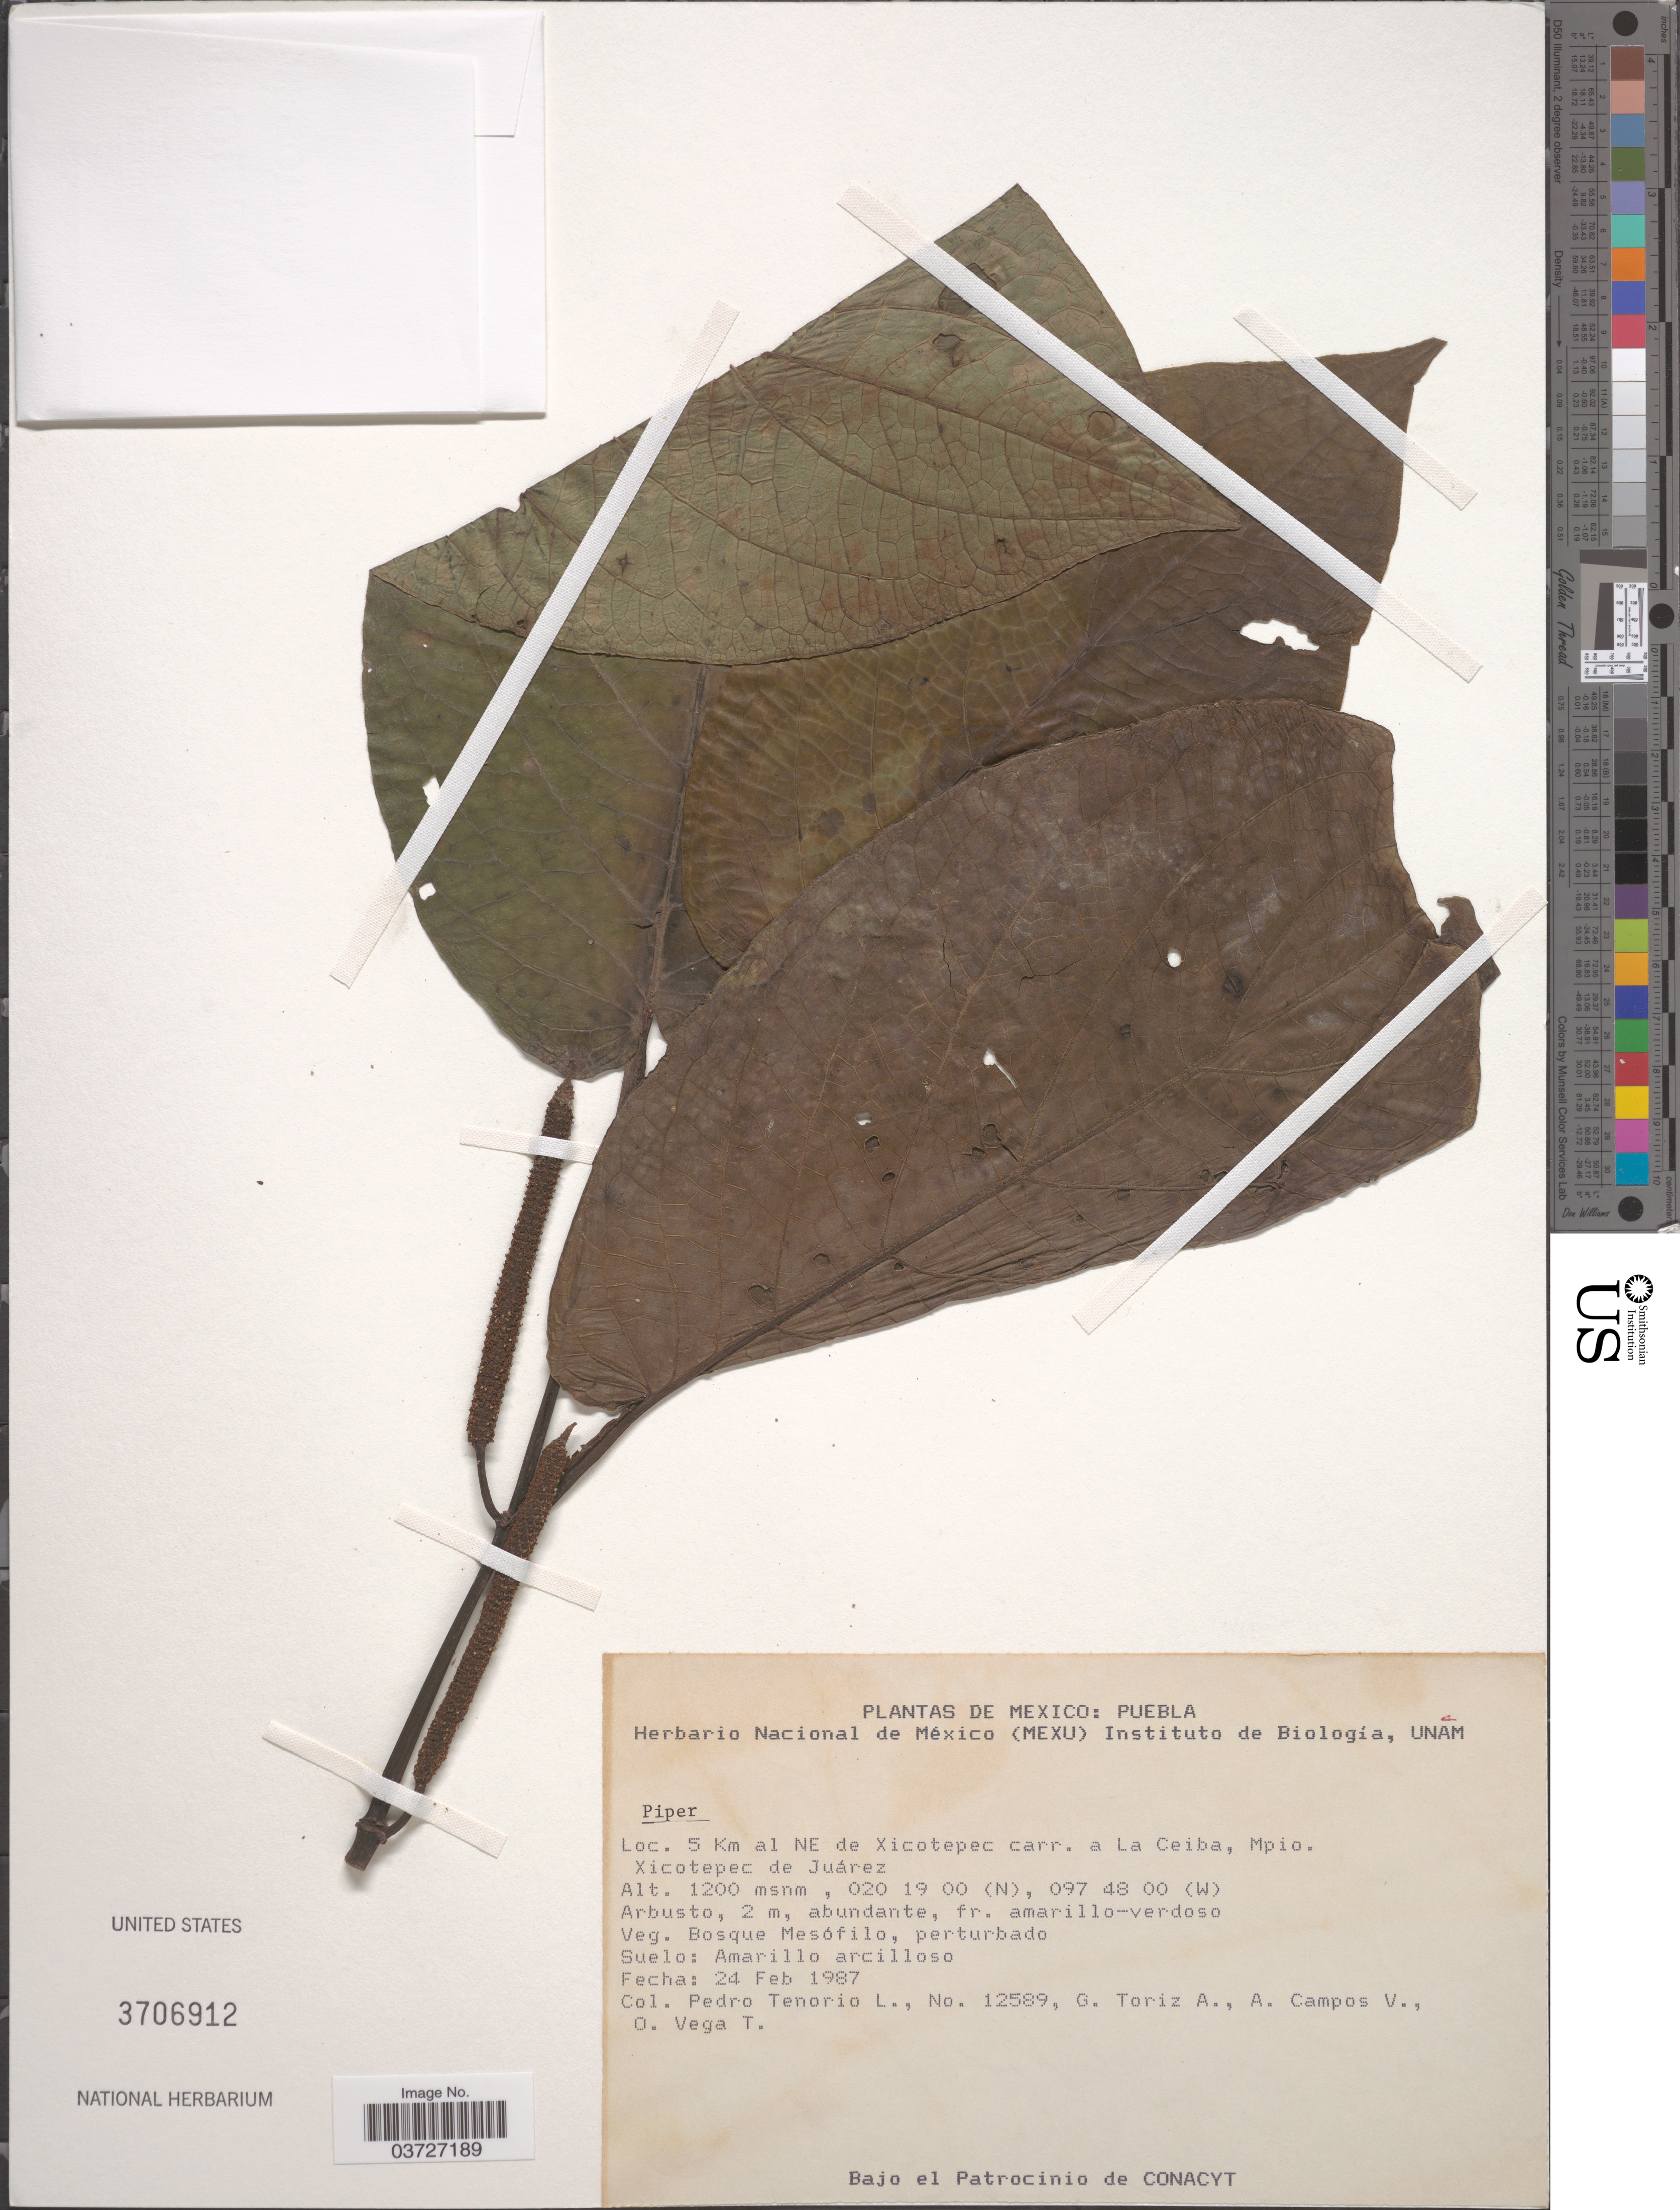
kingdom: Plantae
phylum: Tracheophyta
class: Magnoliopsida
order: Piperales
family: Piperaceae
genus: Piper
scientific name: Piper sp.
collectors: P. Tenorio L., G. Toriz A. & A. Campos V.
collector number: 12589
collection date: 1987-02-24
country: Mexico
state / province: Puebla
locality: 5 Km al NE de Xicotepec carr. a La Ceiba, Mpio. Xicotepec de Juárez.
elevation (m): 1200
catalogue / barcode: US 3706912